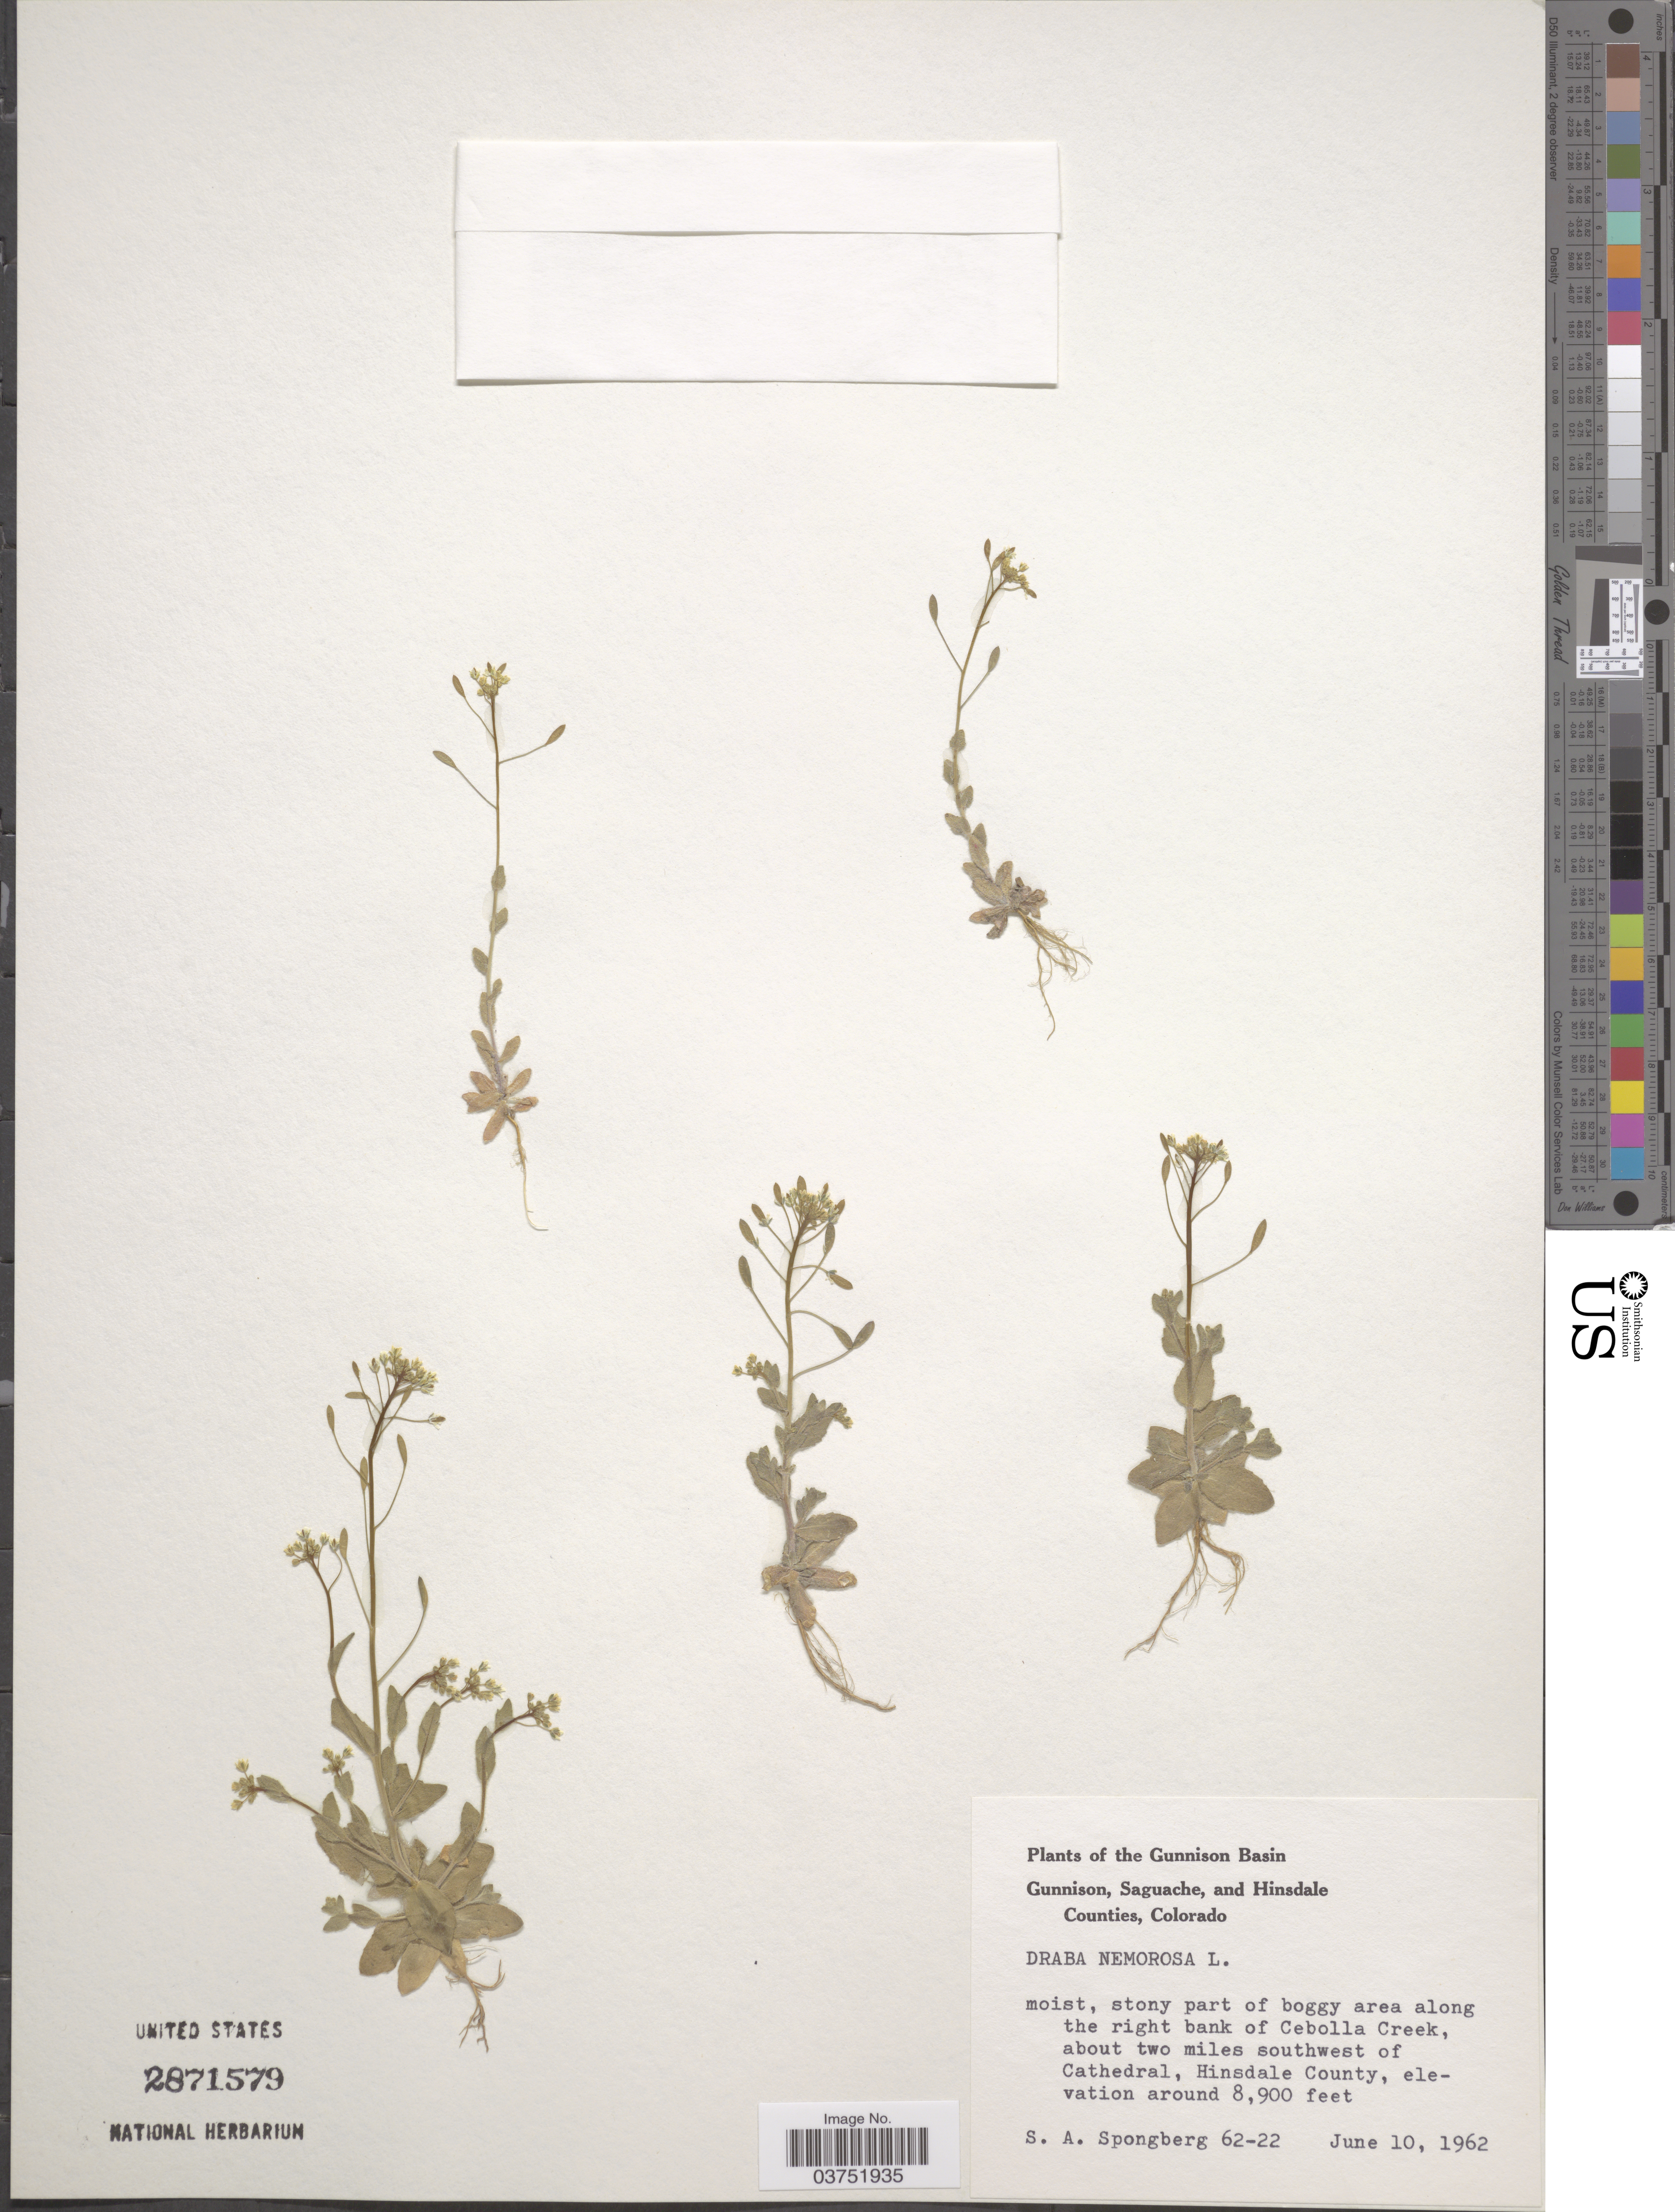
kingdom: Plantae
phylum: Tracheophyta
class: Magnoliopsida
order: Brassicales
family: Brassicaceae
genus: Draba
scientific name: Draba nemorosa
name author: L.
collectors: S. A.Spongberg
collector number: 62-22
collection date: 1962-06-10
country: United States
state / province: Colorado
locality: The Gunnison Basin. Stony part of boggy area along the right bank of Cebolla Creek, about two miles southwest of Cathedral, Hinsdale County.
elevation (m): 2713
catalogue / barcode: US 2871579